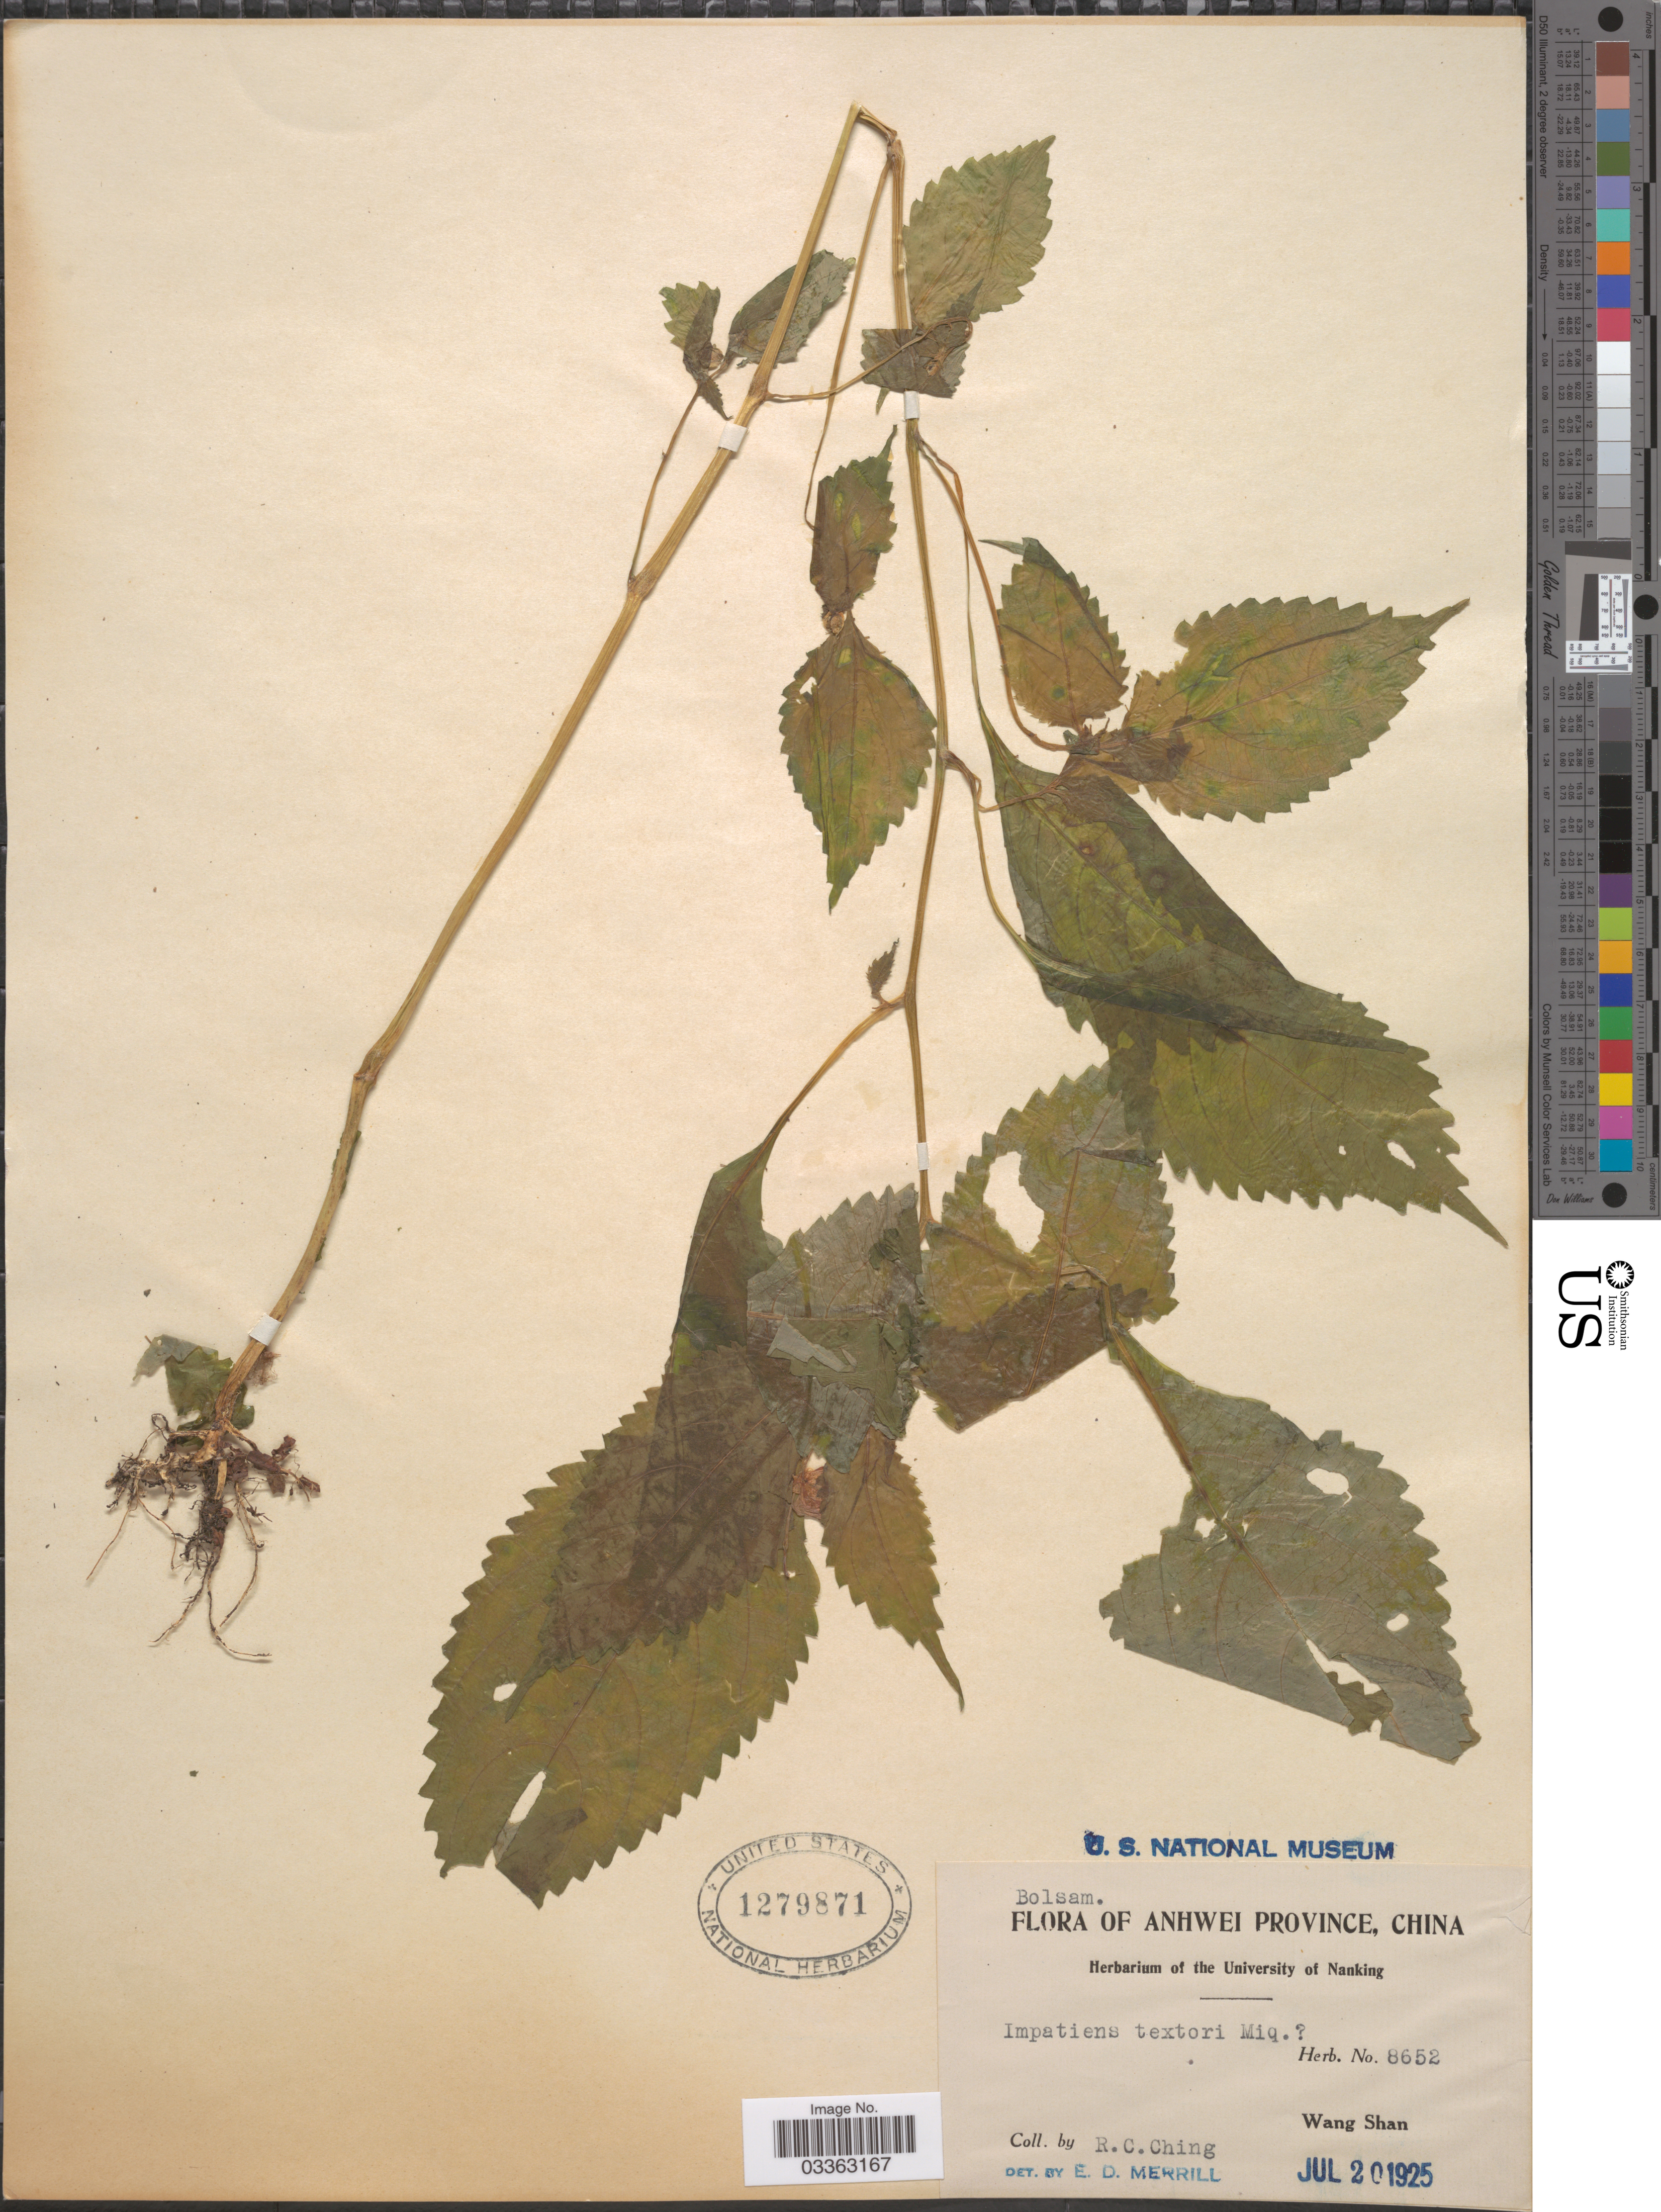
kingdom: Plantae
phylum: Tracheophyta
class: Magnoliopsida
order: Ericales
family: Balsaminaceae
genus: Impatiens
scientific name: Impatiens textorii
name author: Miq.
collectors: R. C. Ching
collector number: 8652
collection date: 1925-07-20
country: China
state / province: Anhui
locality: Anhwei Province, Wang Shan.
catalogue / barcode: US 1279871